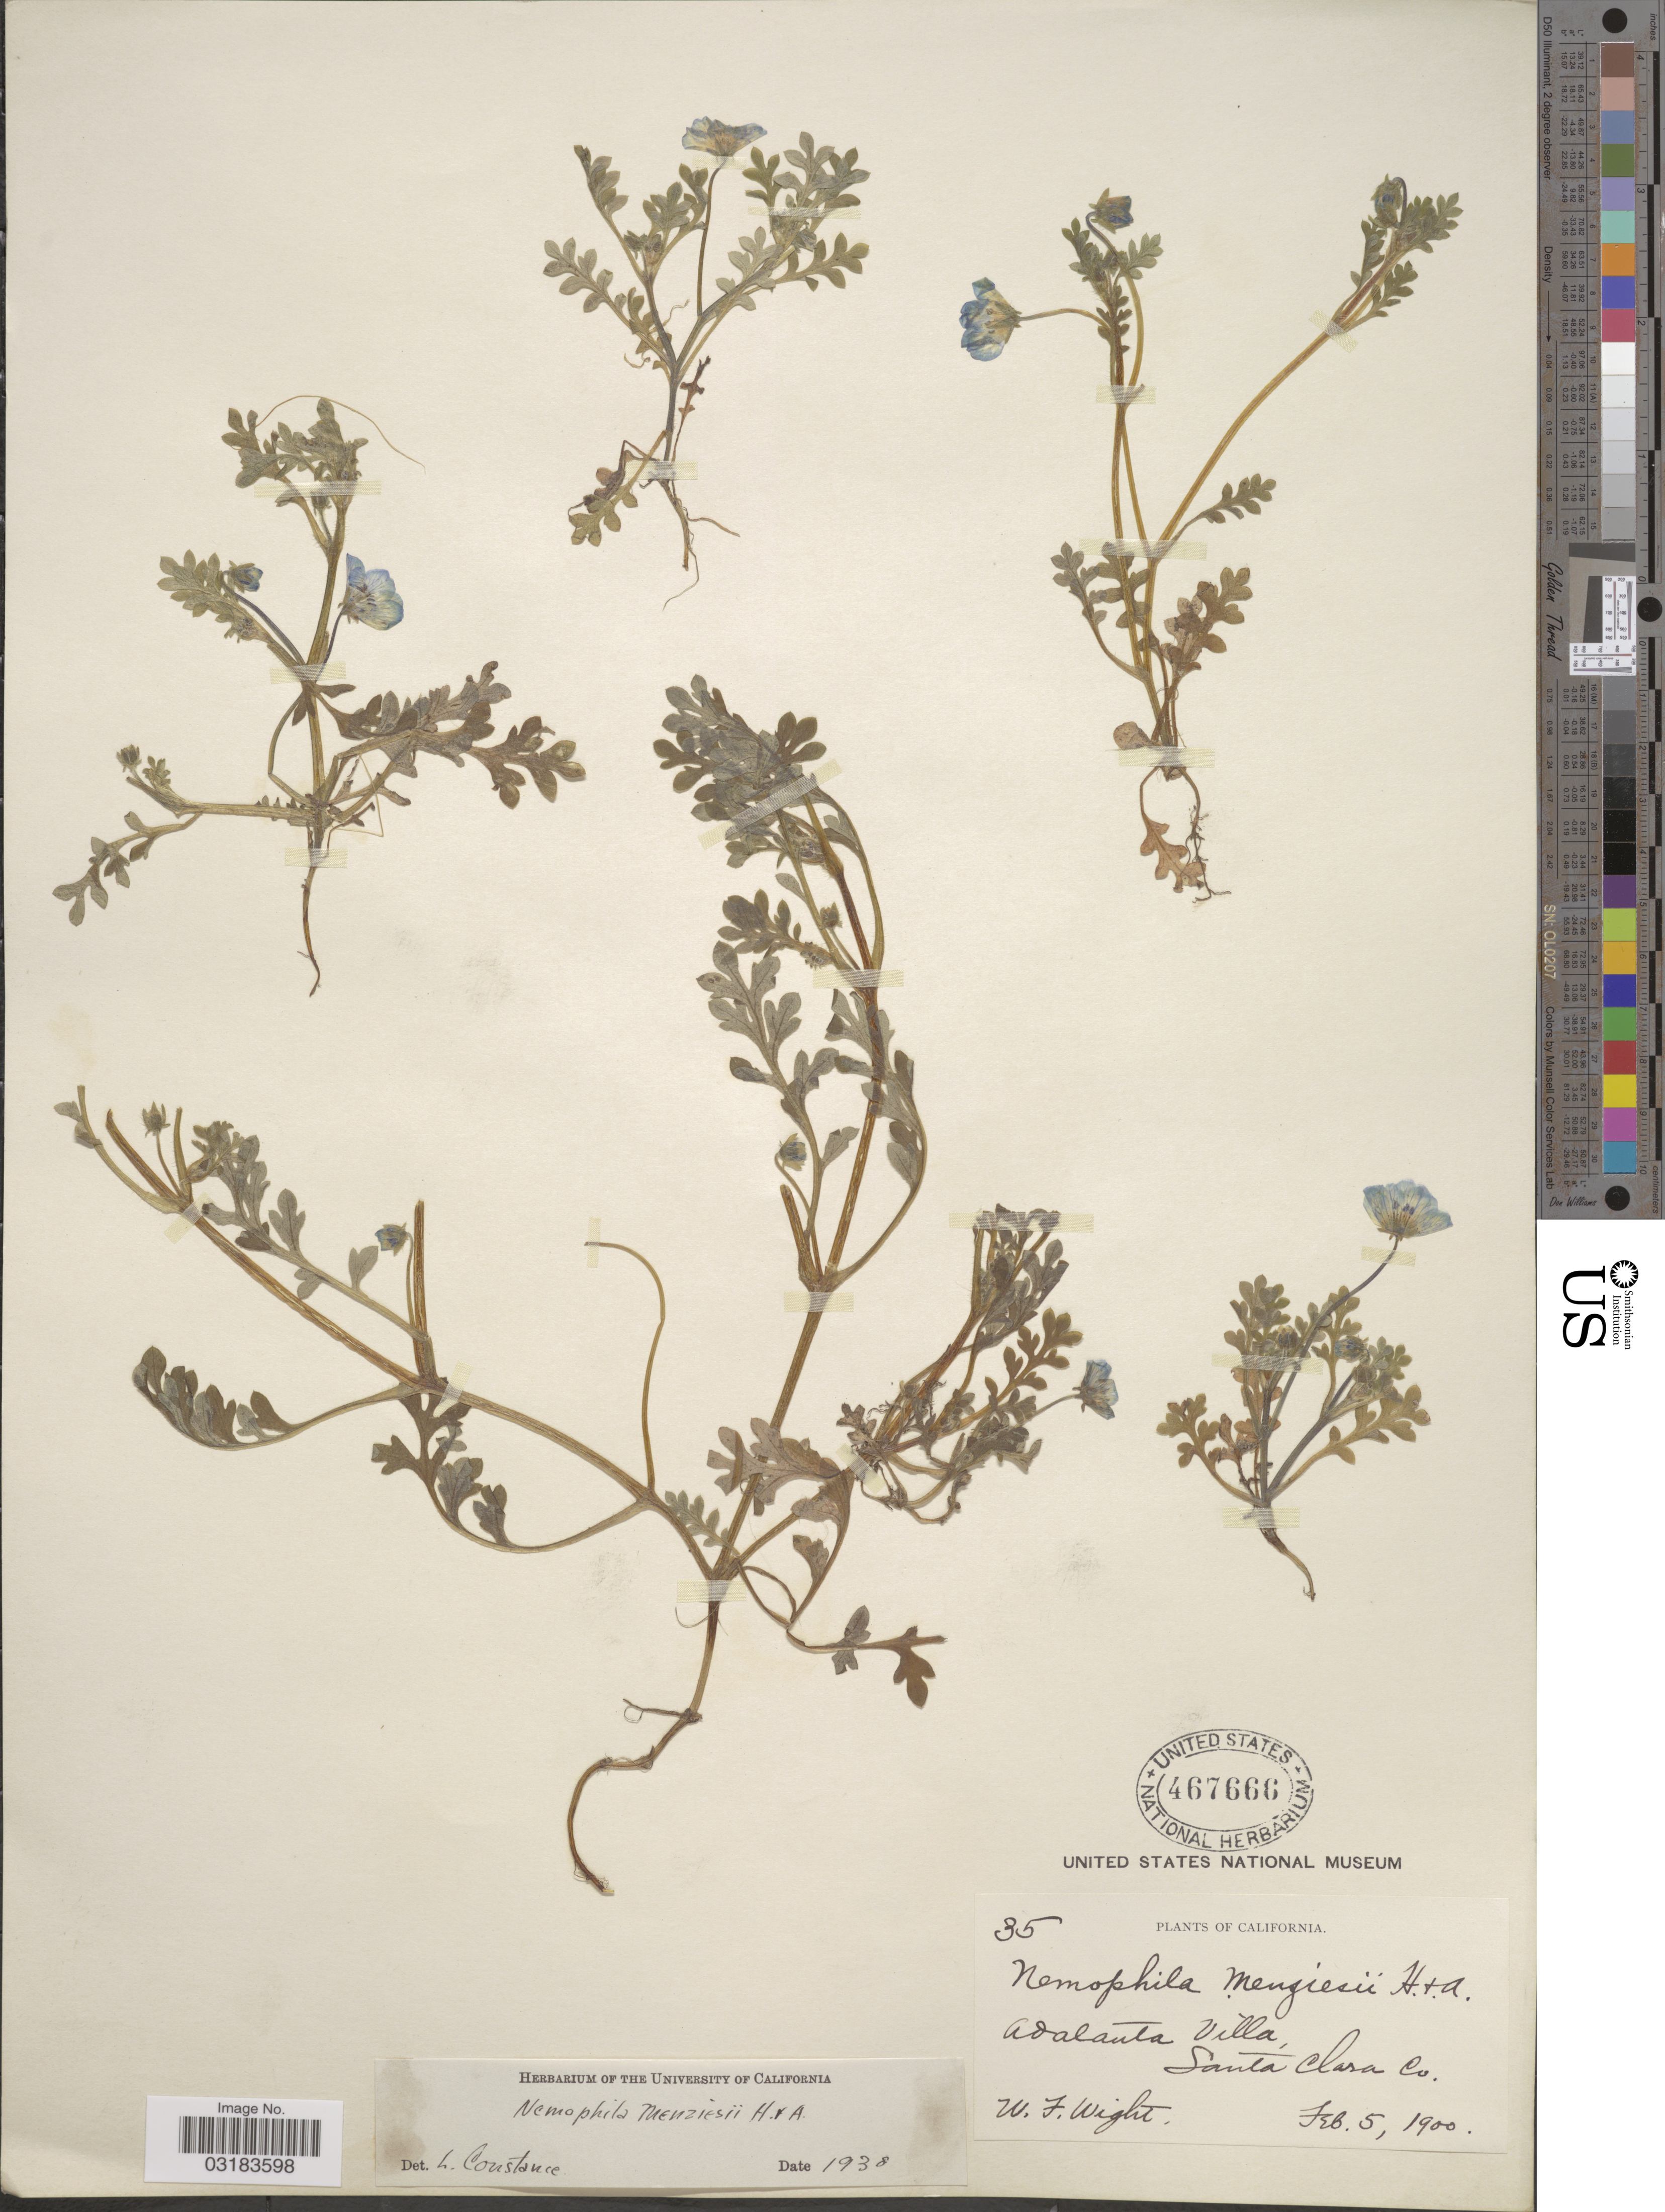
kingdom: Plantae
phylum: Tracheophyta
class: Magnoliopsida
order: Boraginales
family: Hydrophyllaceae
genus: Nemophila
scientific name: Nemophila menziesii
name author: Hook. & Arn.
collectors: W. Wight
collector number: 35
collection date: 1900-02-05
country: United States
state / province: California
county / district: Santa Clara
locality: Adalanta Villa, Santa Clara Co.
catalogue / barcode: US 467666